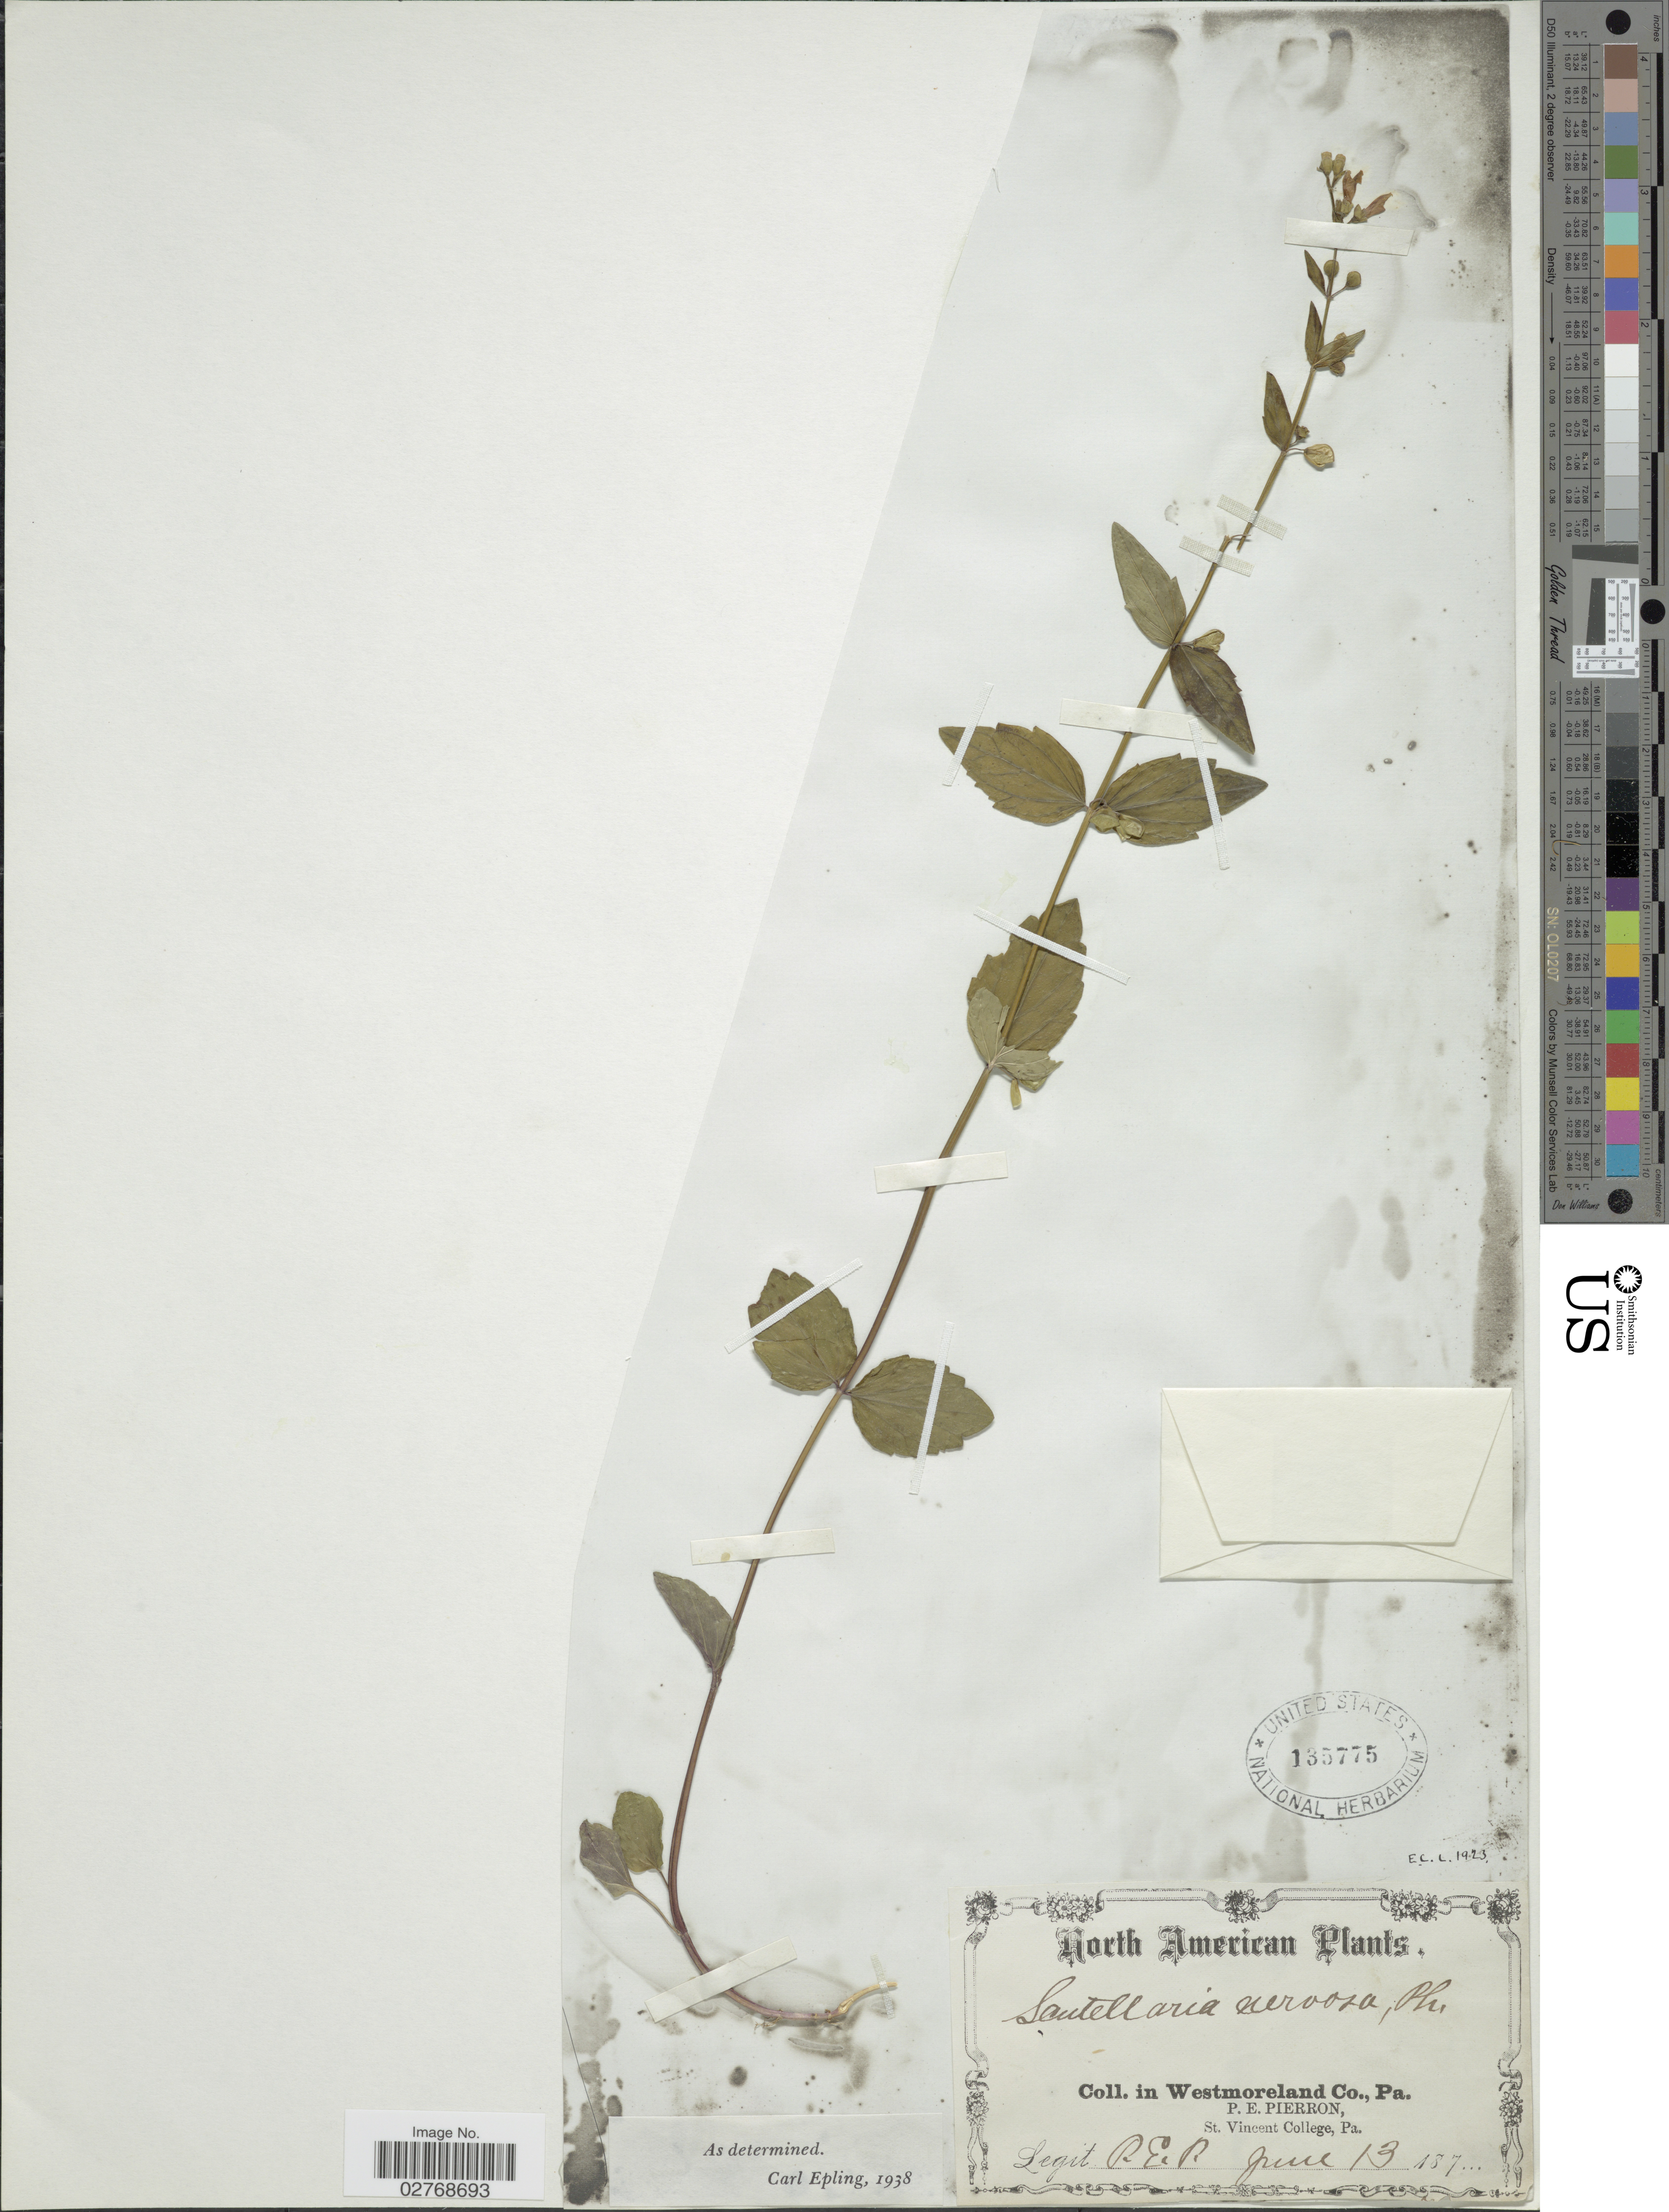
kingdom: Plantae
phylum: Tracheophyta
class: Magnoliopsida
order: Lamiales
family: Lamiaceae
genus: Scutellaria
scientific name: Scutellaria nervosa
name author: Pursh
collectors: P. Pierron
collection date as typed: June 13 187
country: United States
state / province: Pennsylvania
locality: Westmoreland Co.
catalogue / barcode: US 135775